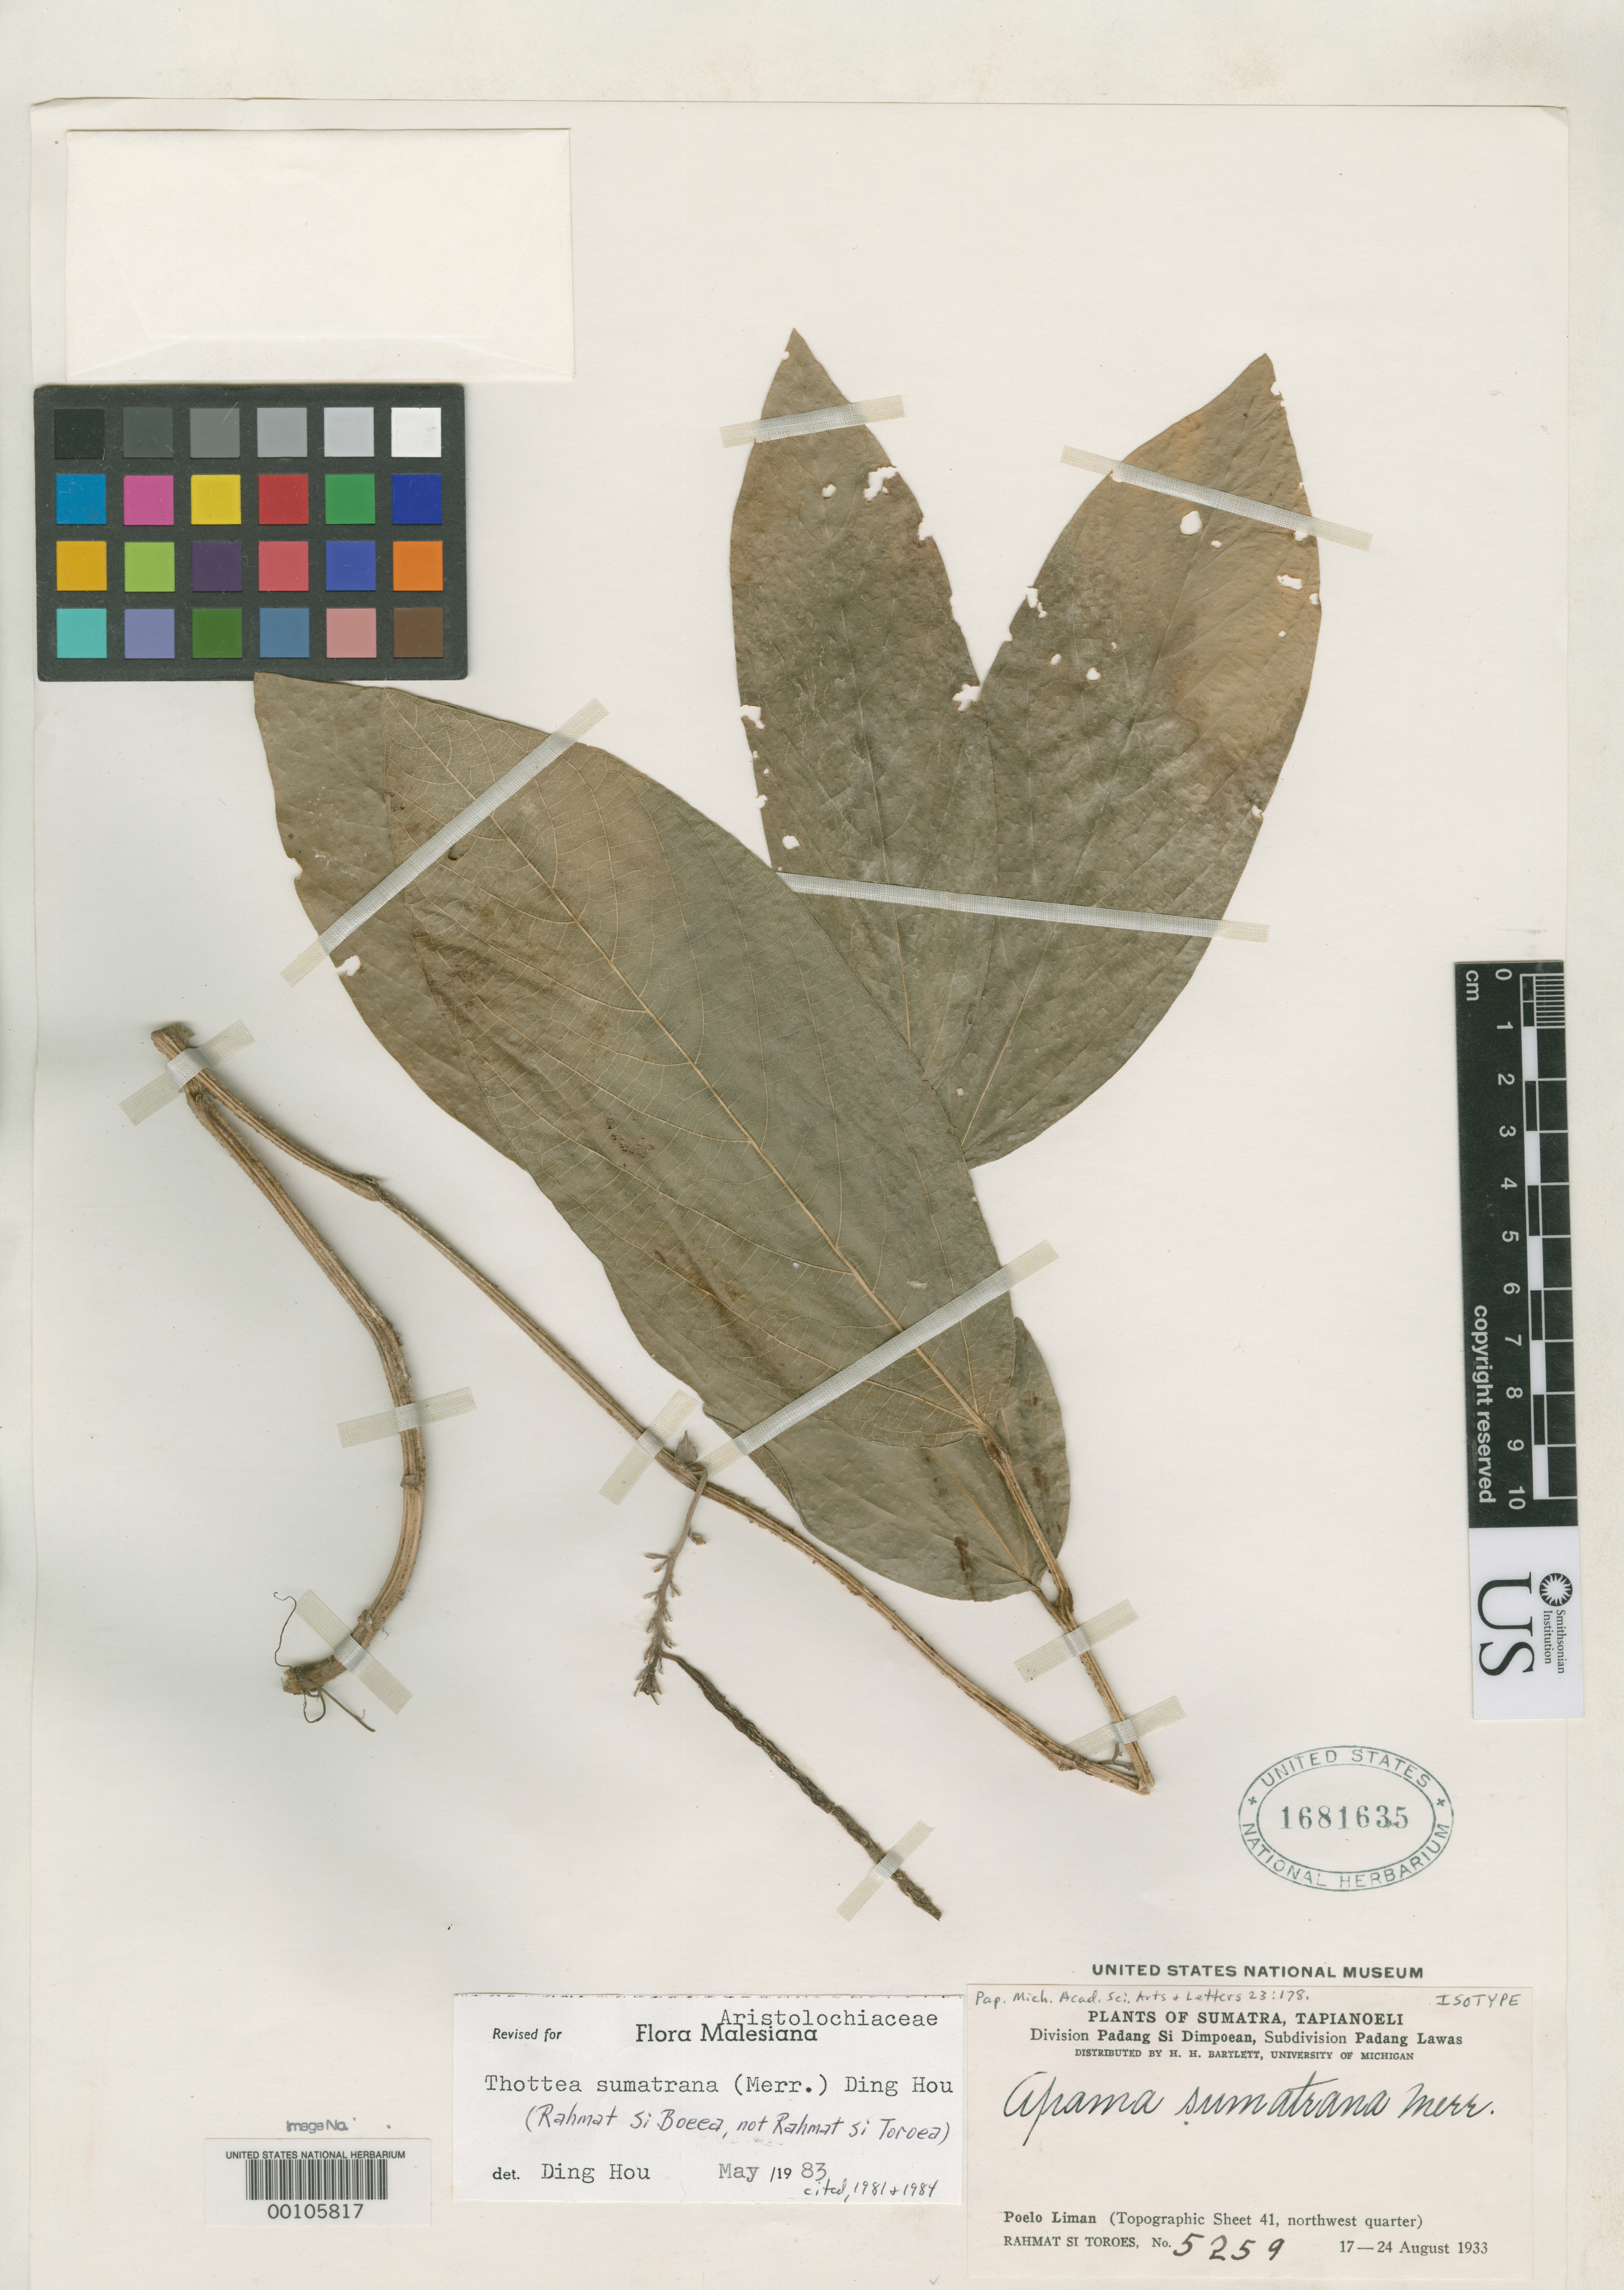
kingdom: Plantae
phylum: Tracheophyta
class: Magnoliopsida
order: Piperales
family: Aristolochiaceae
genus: Apama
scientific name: Apama sumatrana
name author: Merr.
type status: Isotype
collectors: Rahmat Si Boeea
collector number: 5259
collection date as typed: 17 Aug 1933 to 24 Aug 1933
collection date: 1933-08-17/1933-08-24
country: Indonesia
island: Sumatra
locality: Poelo Liman.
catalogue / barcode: US 1681635